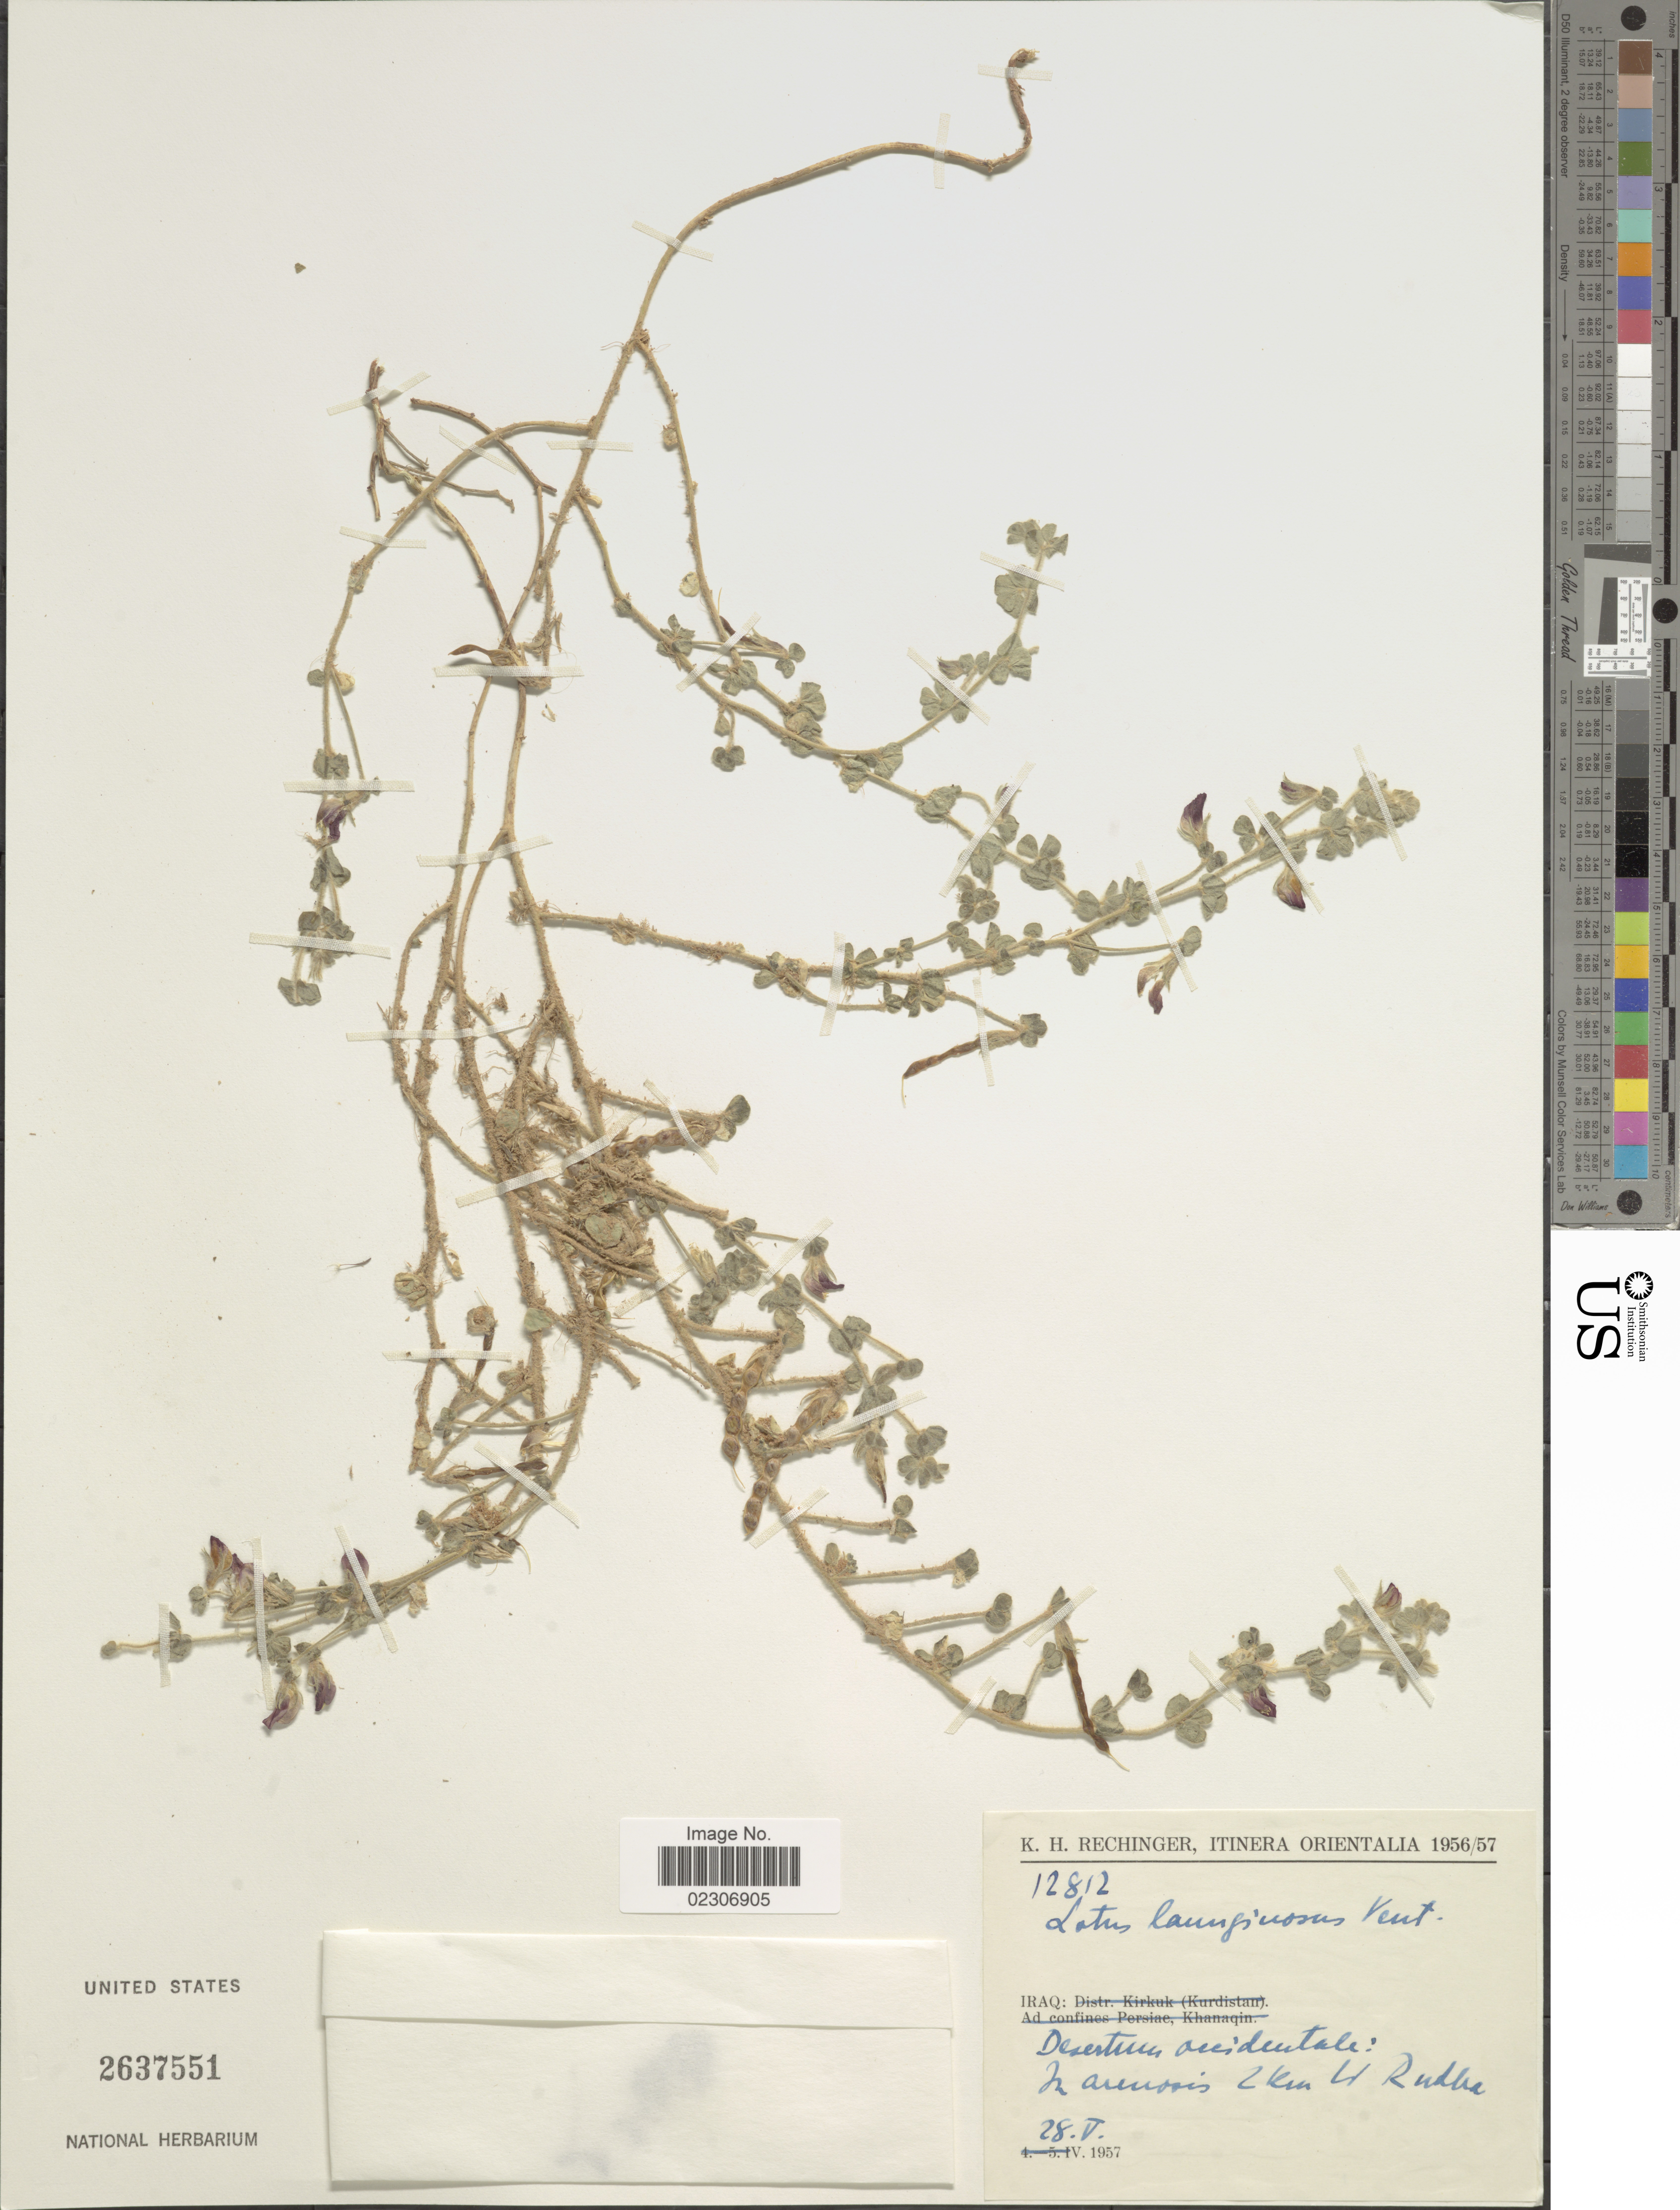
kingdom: Plantae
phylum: Tracheophyta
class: Magnoliopsida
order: Fabales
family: Fabaceae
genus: Lotus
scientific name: Lotus lanuginosus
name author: Vent.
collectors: K. H. Rechinger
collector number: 12812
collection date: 1957-05-28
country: Iraq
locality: Orientallia, Desertu, occidentale: In arenosis 2 km [illegible text] Rudba.[interpreted]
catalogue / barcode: US 2637551